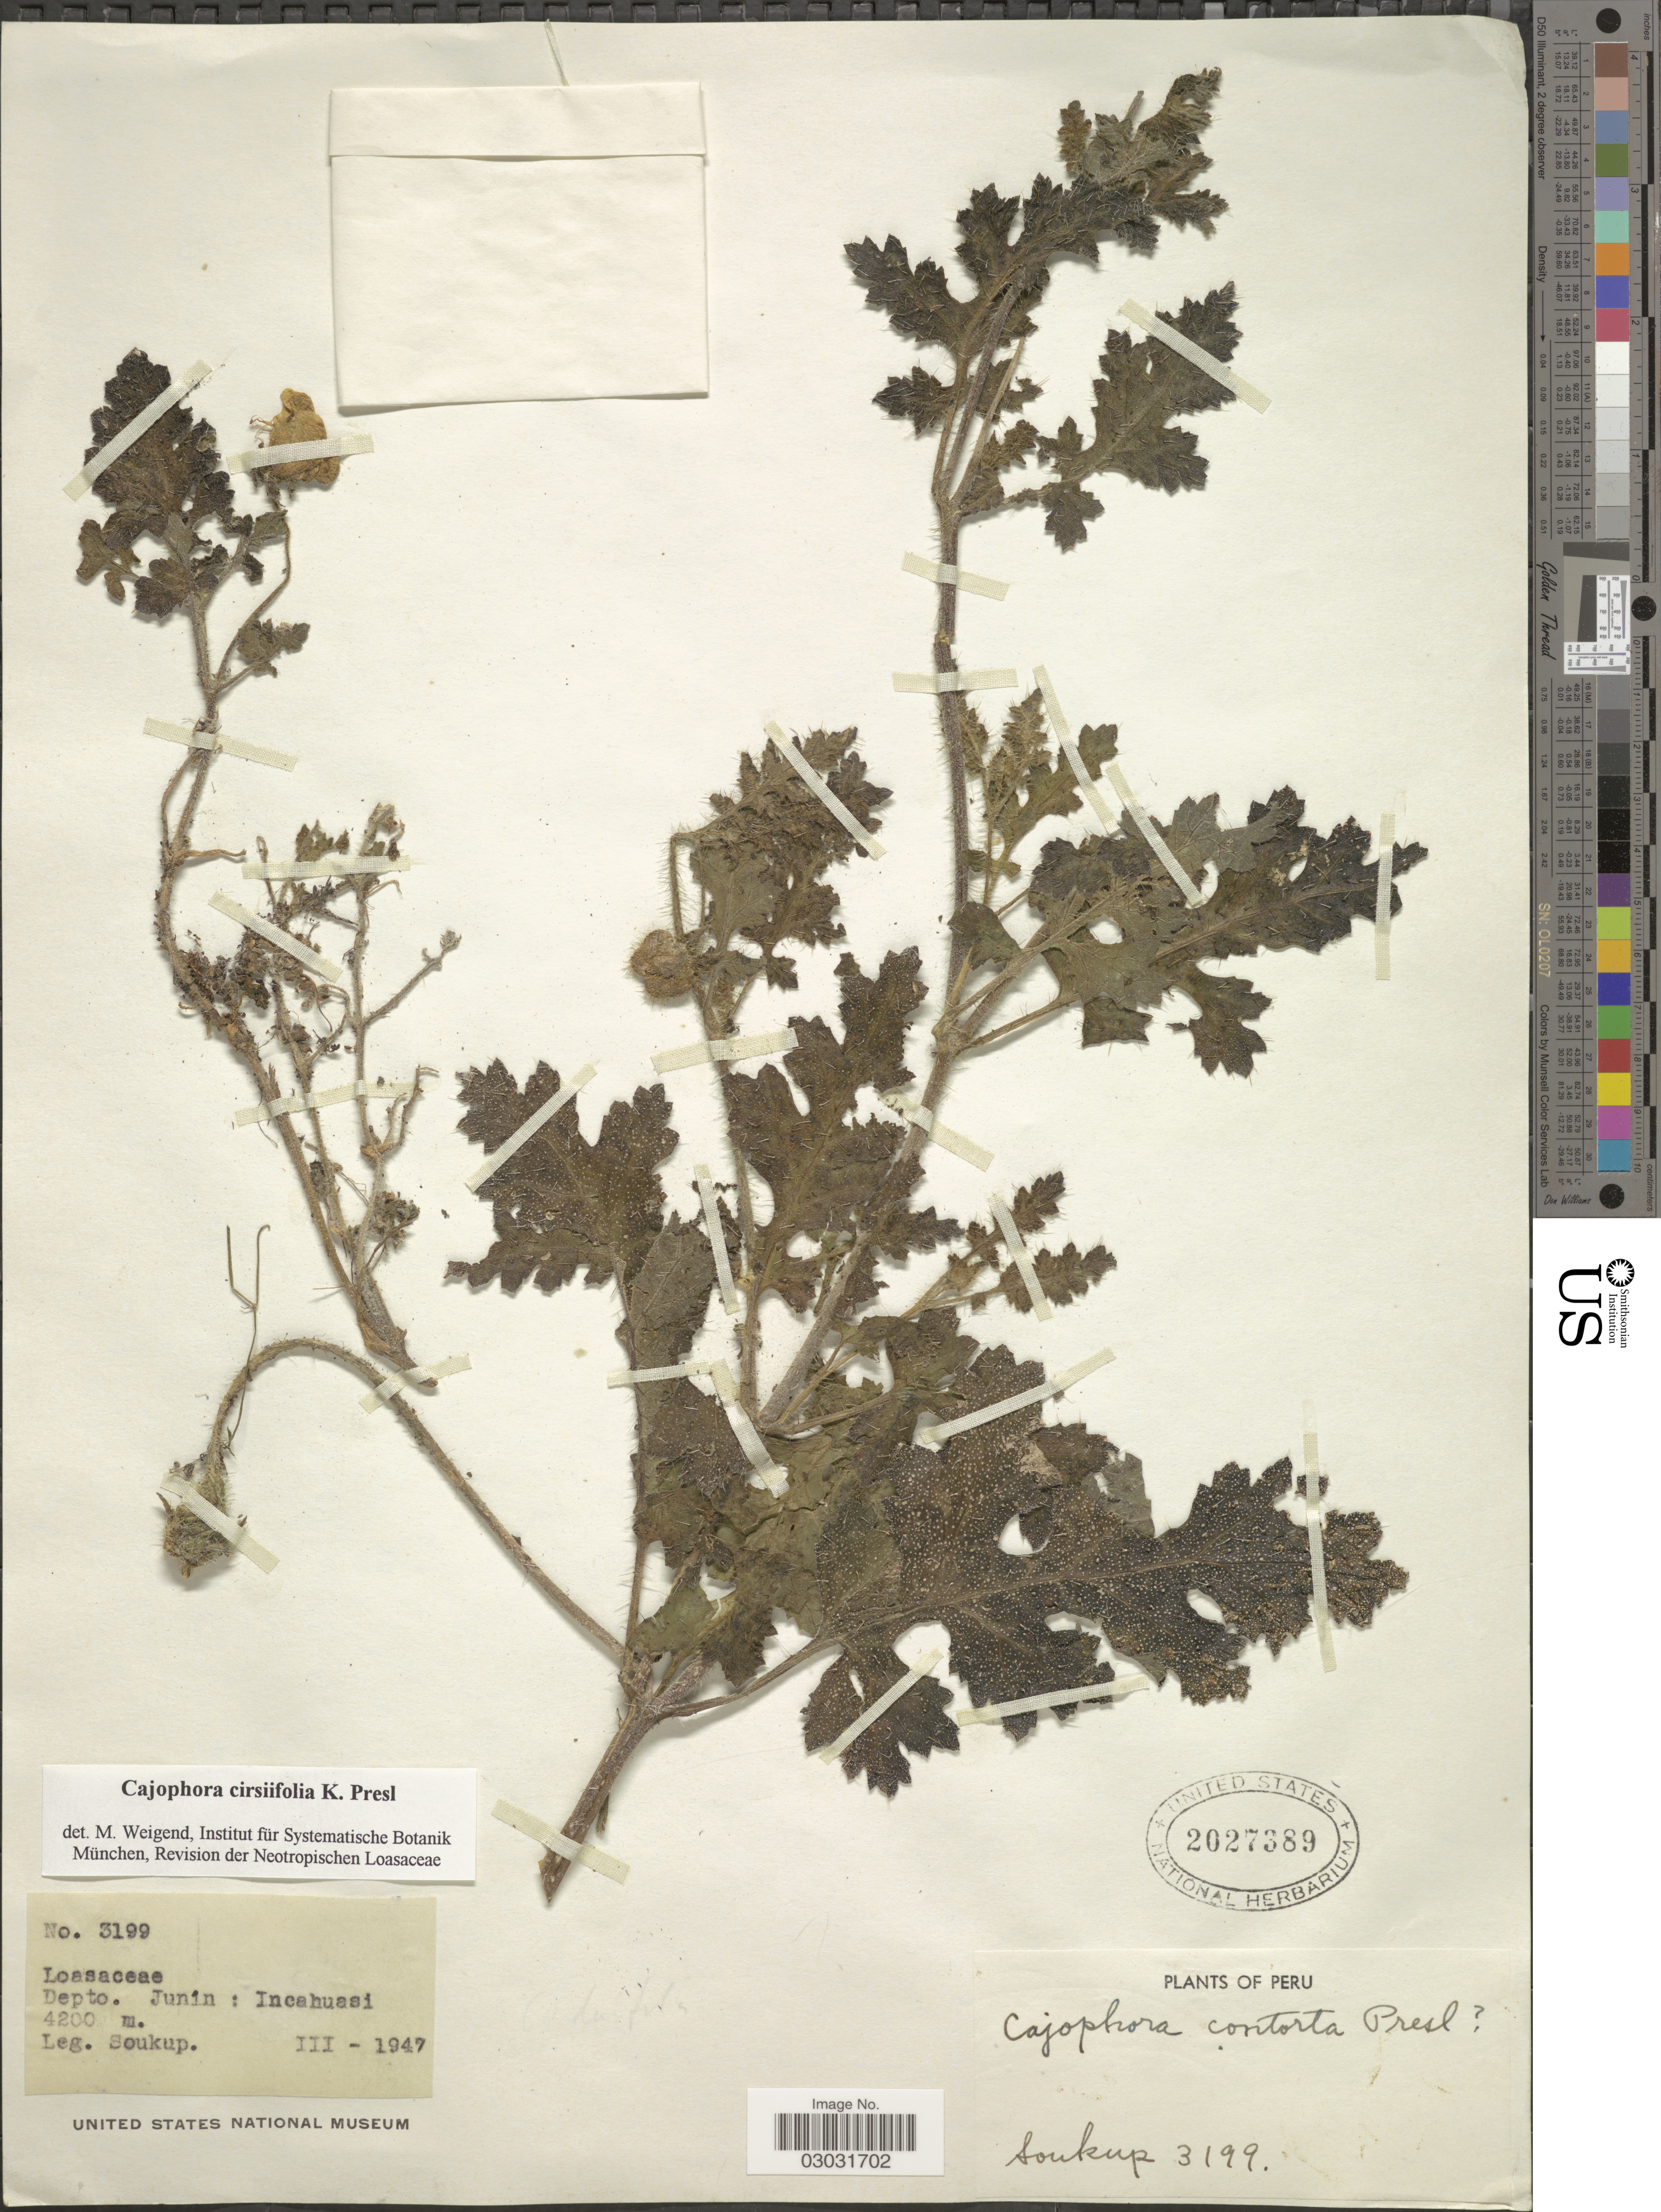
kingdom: Plantae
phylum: Tracheophyta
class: Magnoliopsida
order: Cornales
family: Loasaceae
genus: Caiophora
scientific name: Caiophora cirsiifolia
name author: C. Presl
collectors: -- Soukup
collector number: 3199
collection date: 1947-03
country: Peru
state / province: Junín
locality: Depto. Junín: Incahuasi.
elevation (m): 4200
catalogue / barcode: US 2027389